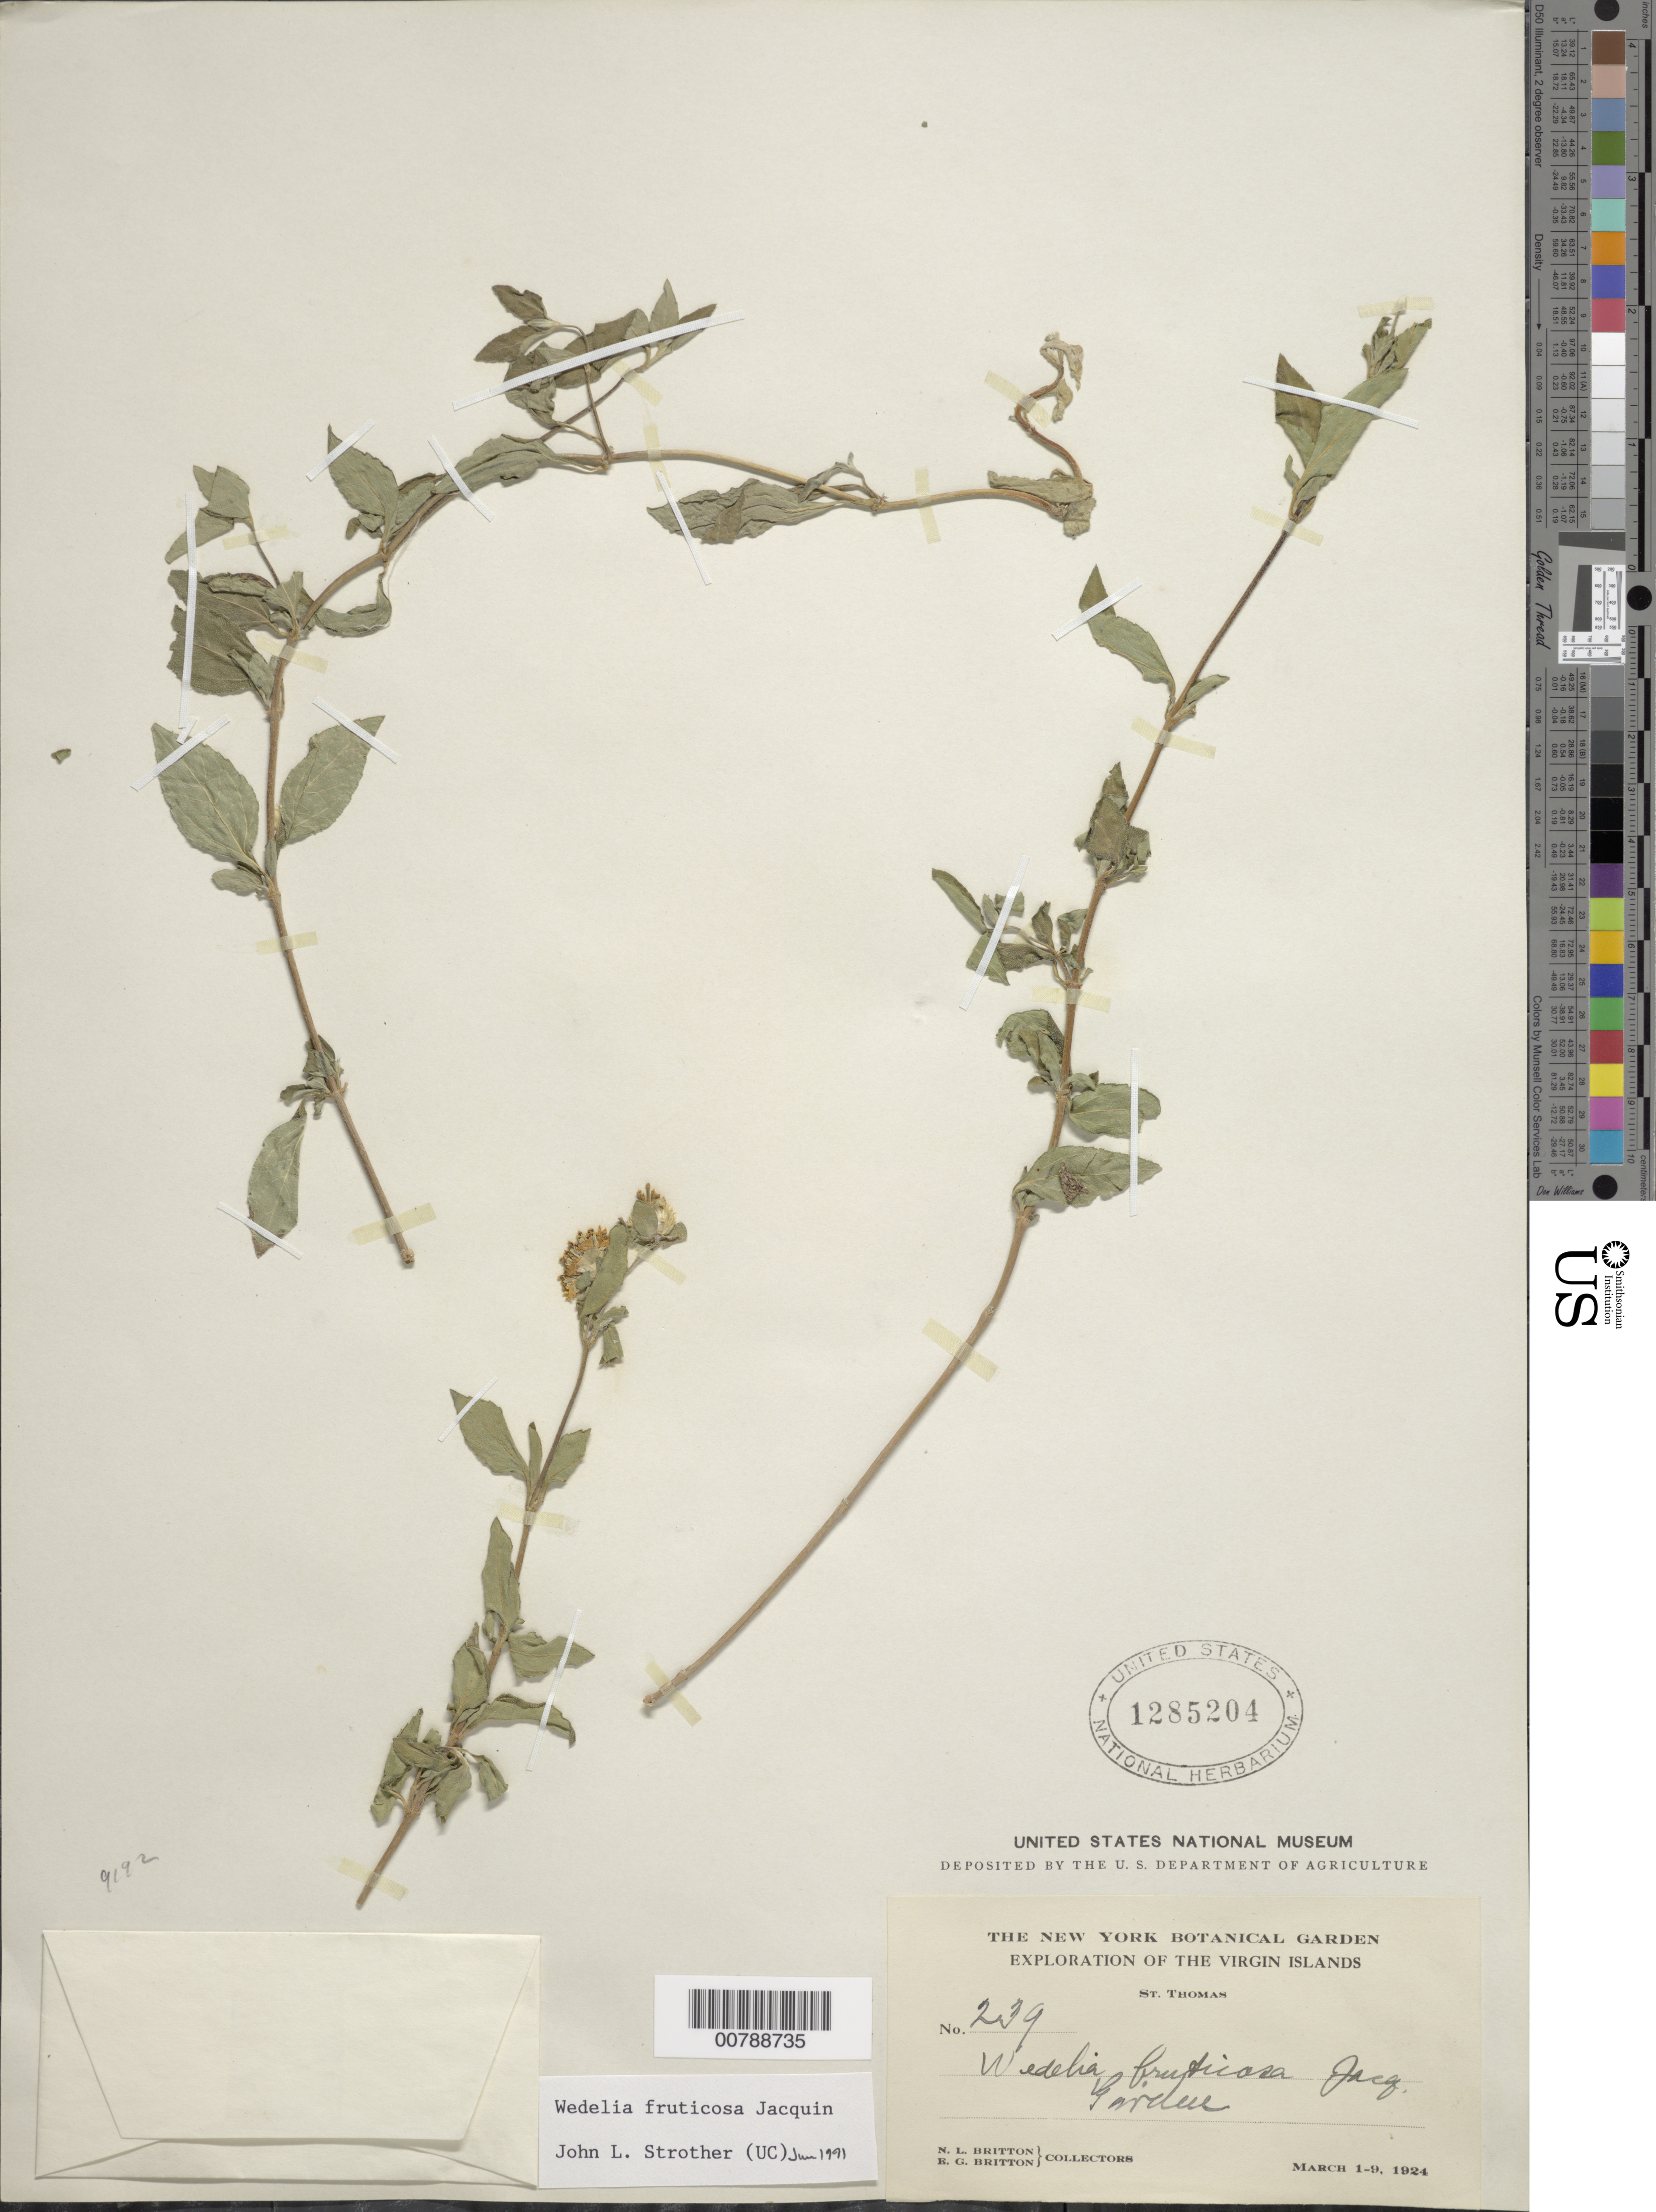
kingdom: Plantae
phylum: Tracheophyta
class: Magnoliopsida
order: Asterales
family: Asteraceae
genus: Wedelia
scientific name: Wedelia fruticosa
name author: Jacq.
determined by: Strother, J. L., (UC), University of California Berkeley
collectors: N. Britton & E. G. Britton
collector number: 239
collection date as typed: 01 Mar 1924 to 09 Mar 1924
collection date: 1924-03-01/1924-03-09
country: U.S. Virgin Islands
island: St. Thomas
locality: Garden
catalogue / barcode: US 1285204